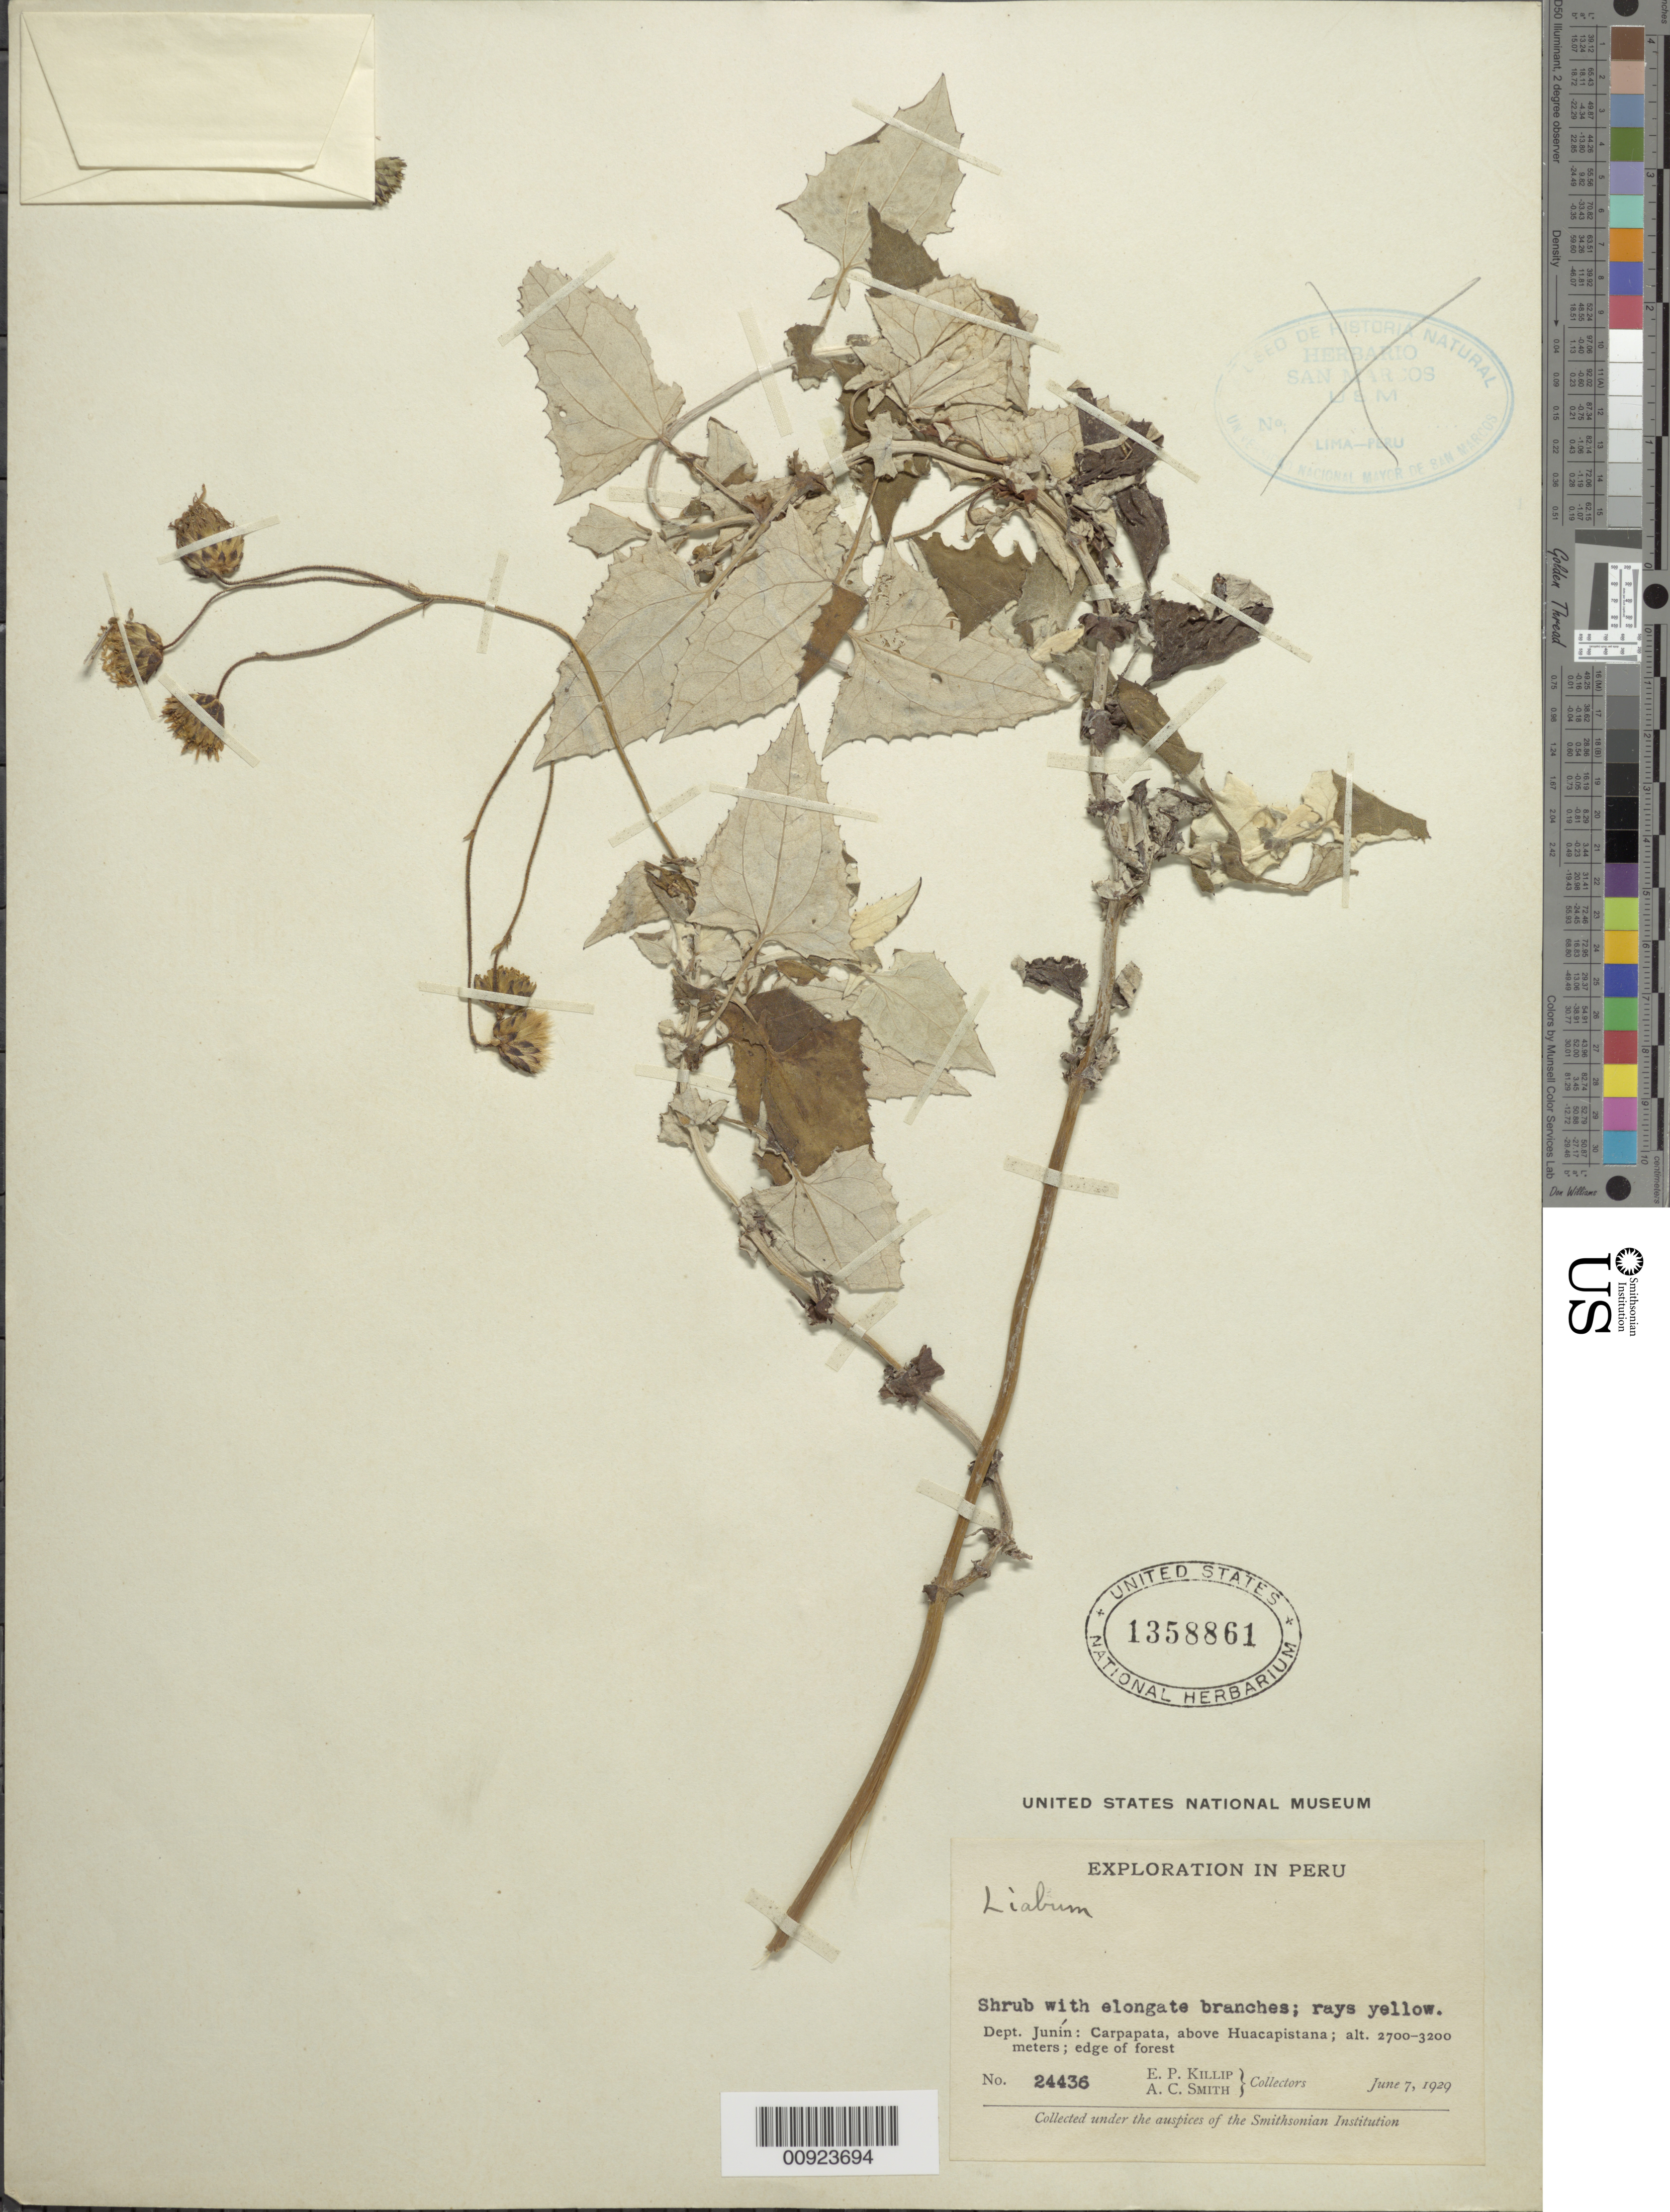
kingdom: Plantae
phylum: Tracheophyta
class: Magnoliopsida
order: Asterales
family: Asteraceae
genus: Munnozia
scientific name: Munnozia pinnulosa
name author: (Kuntze) H. Rob. & Brettell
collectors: E. P. Killip & A. C. Smith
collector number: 24436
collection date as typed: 7 June 1929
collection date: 1929-06-07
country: Peru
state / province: Junín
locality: Carpapata, above Huacapistana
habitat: Edge of forest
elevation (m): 2700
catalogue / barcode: US 1358861